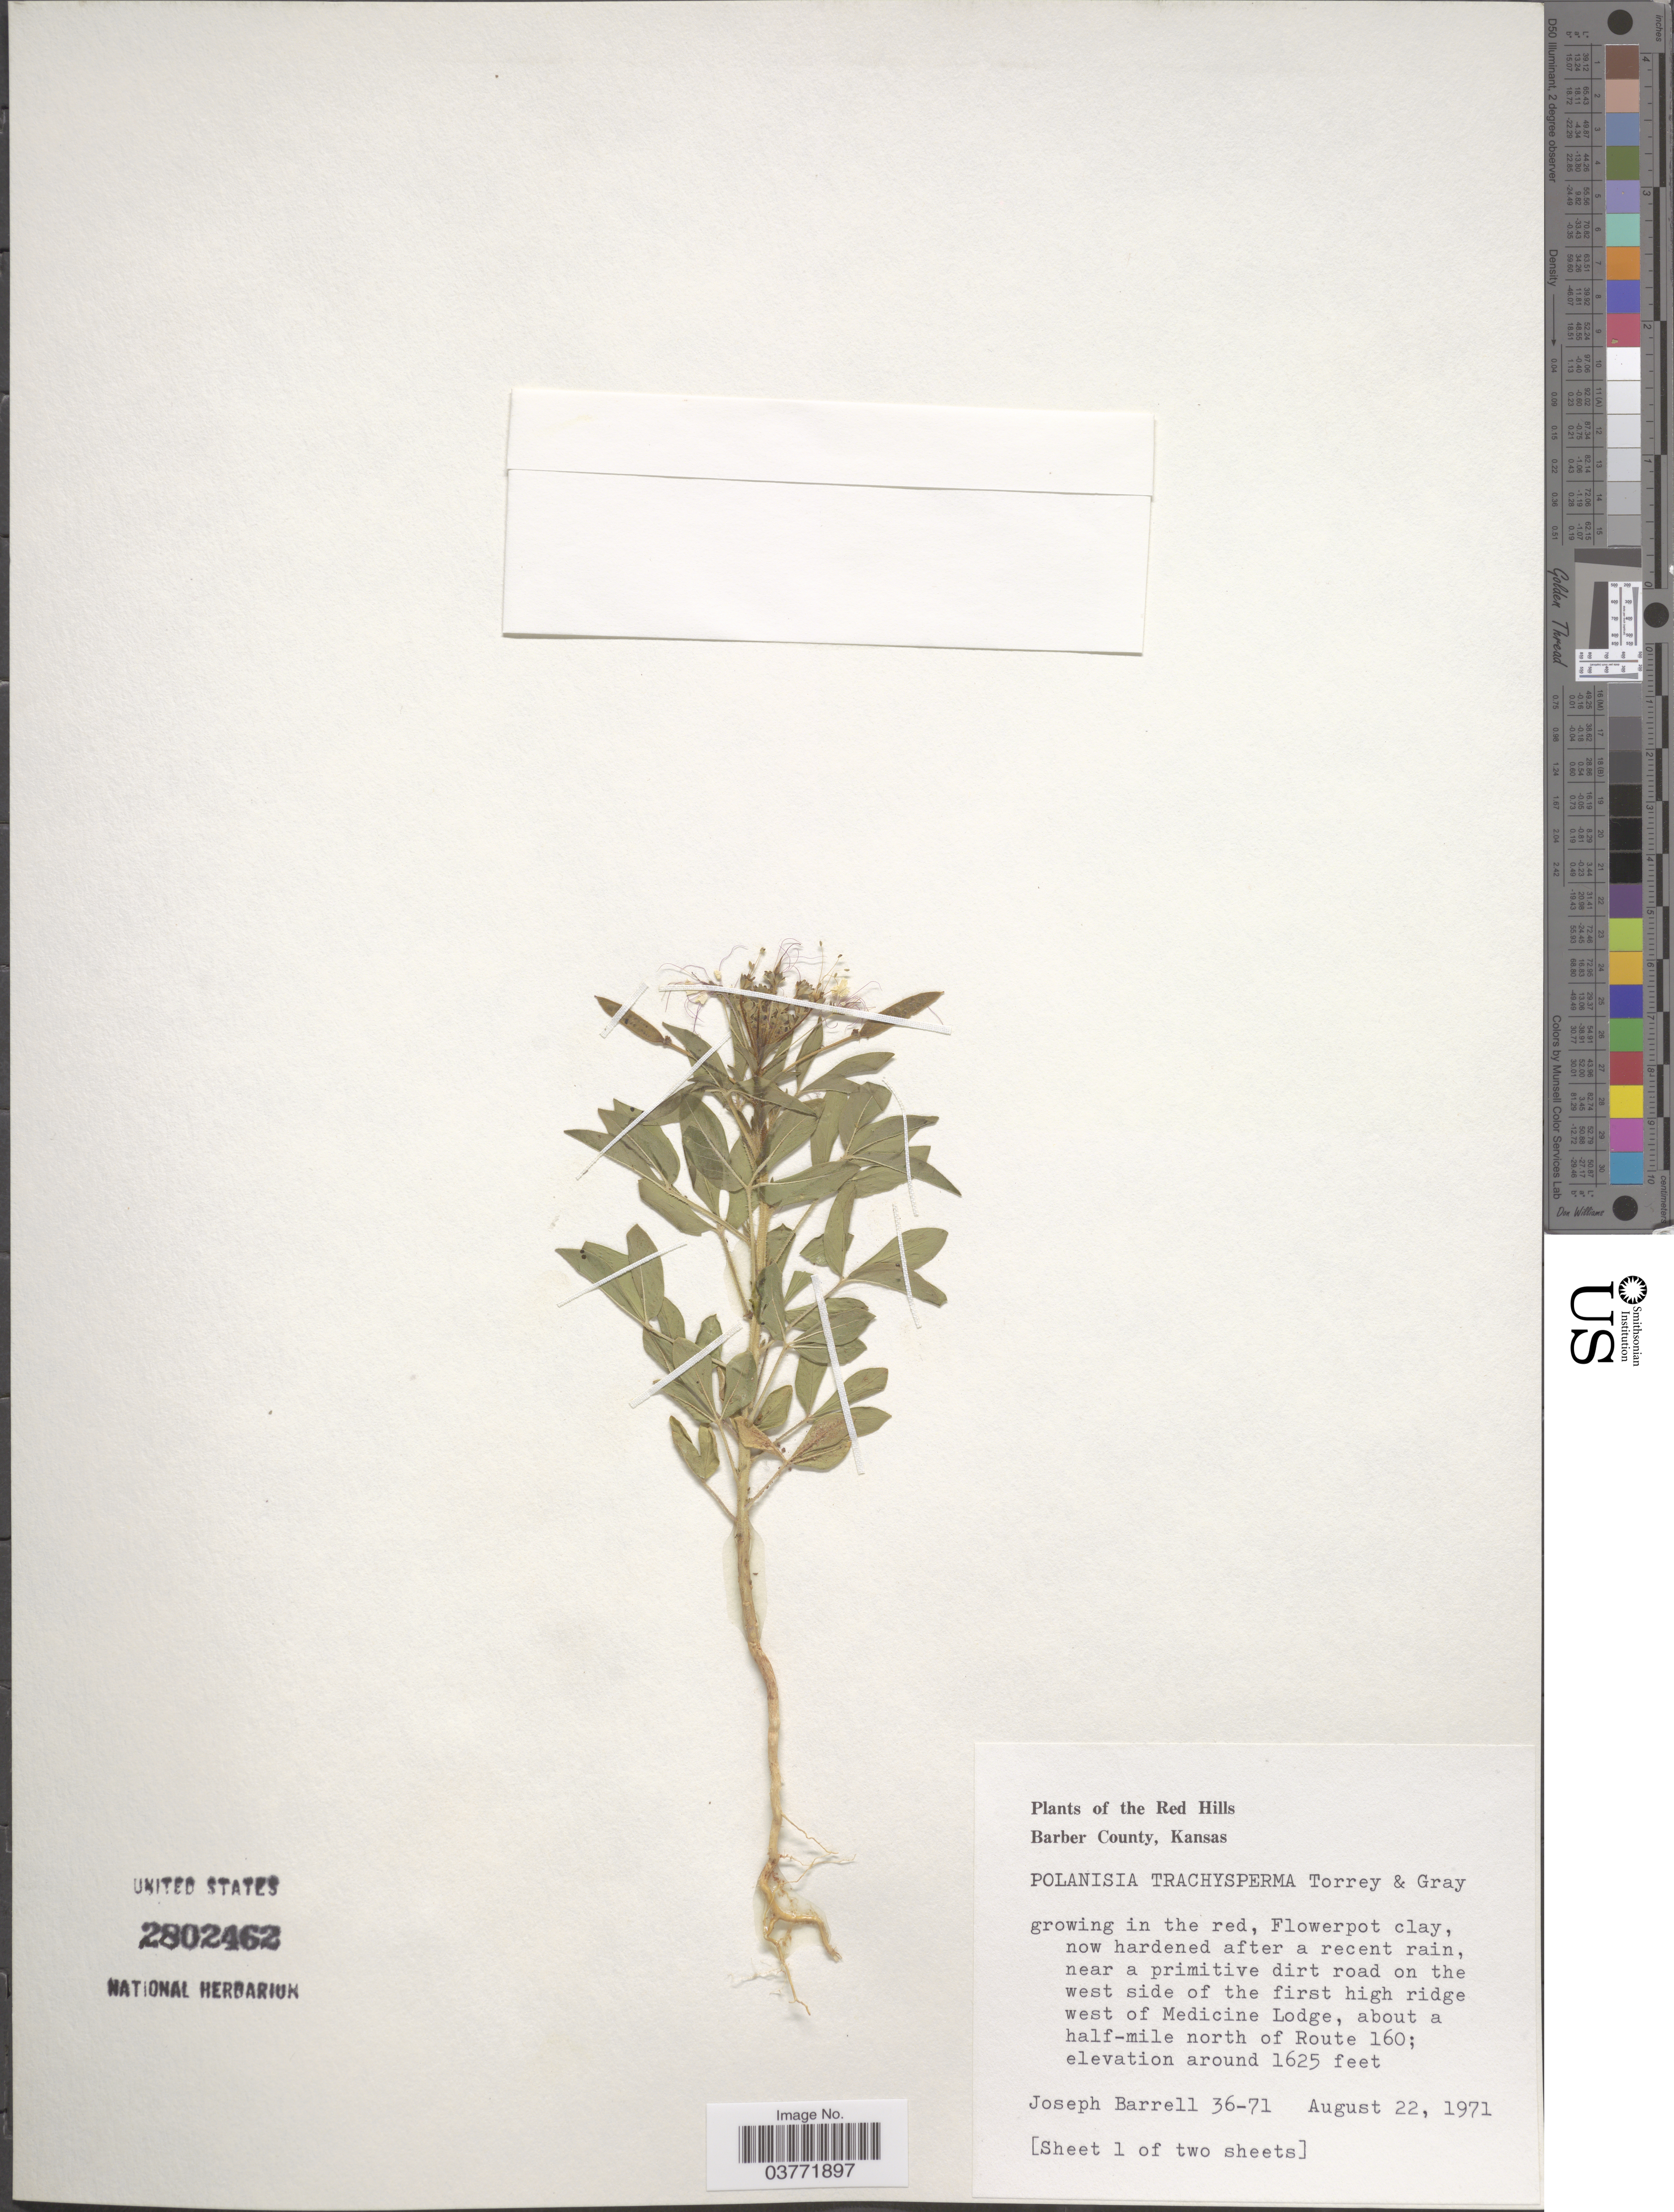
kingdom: Plantae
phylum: Tracheophyta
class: Magnoliopsida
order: Brassicales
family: Cleomaceae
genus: Polanisia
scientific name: Polanisia trachysperma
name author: Torr. & A. Gray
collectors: J. Barrell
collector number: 36-71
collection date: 1971-08-22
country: United States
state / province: Kansas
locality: Red Hills Barber County. Near a primitive dirt road on the west side of the first high ridge west of Medicine Lodge, about a half-mile north of Route 160.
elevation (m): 495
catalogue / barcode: US 2802462